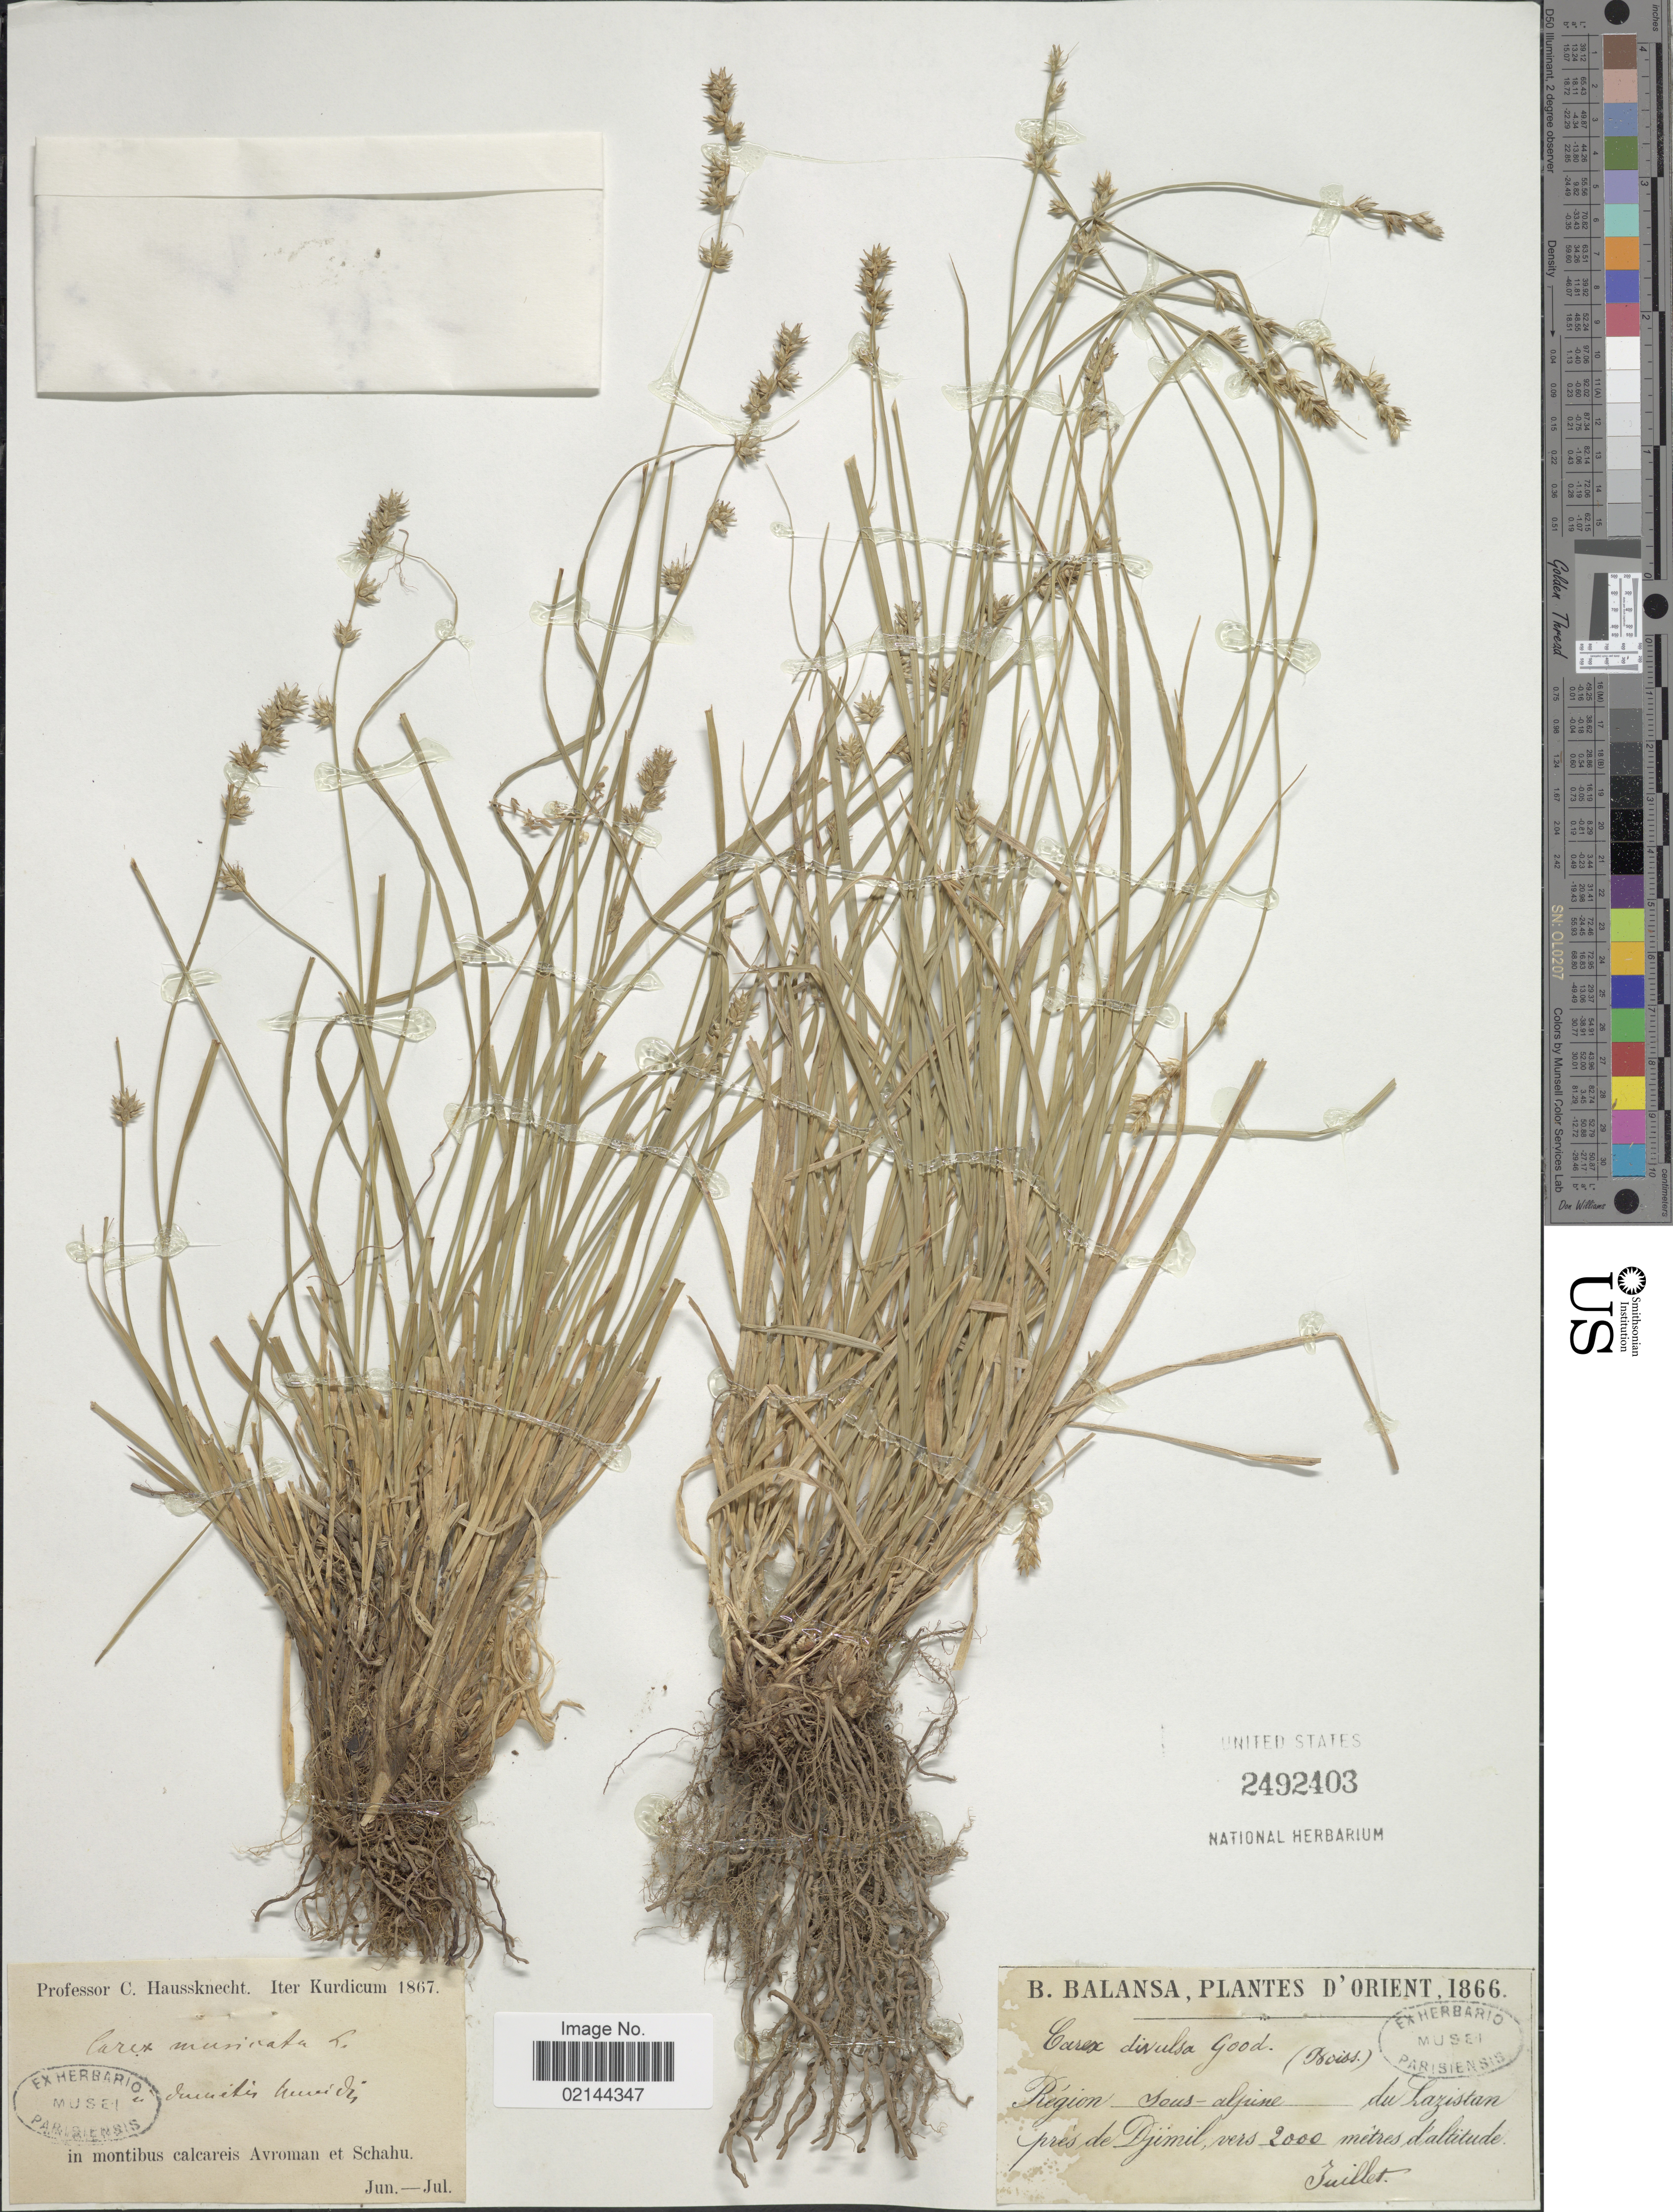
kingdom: Plantae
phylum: Tracheophyta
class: Liliopsida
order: Poales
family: Cyperaceae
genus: Carex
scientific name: Carex divulsa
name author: Stokes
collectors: C. Haussknecht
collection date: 1867-06/1867-07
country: Iran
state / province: Kurdistan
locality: Kurdicum. In montibus calcareis Avroman et Schahu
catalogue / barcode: US 2492403